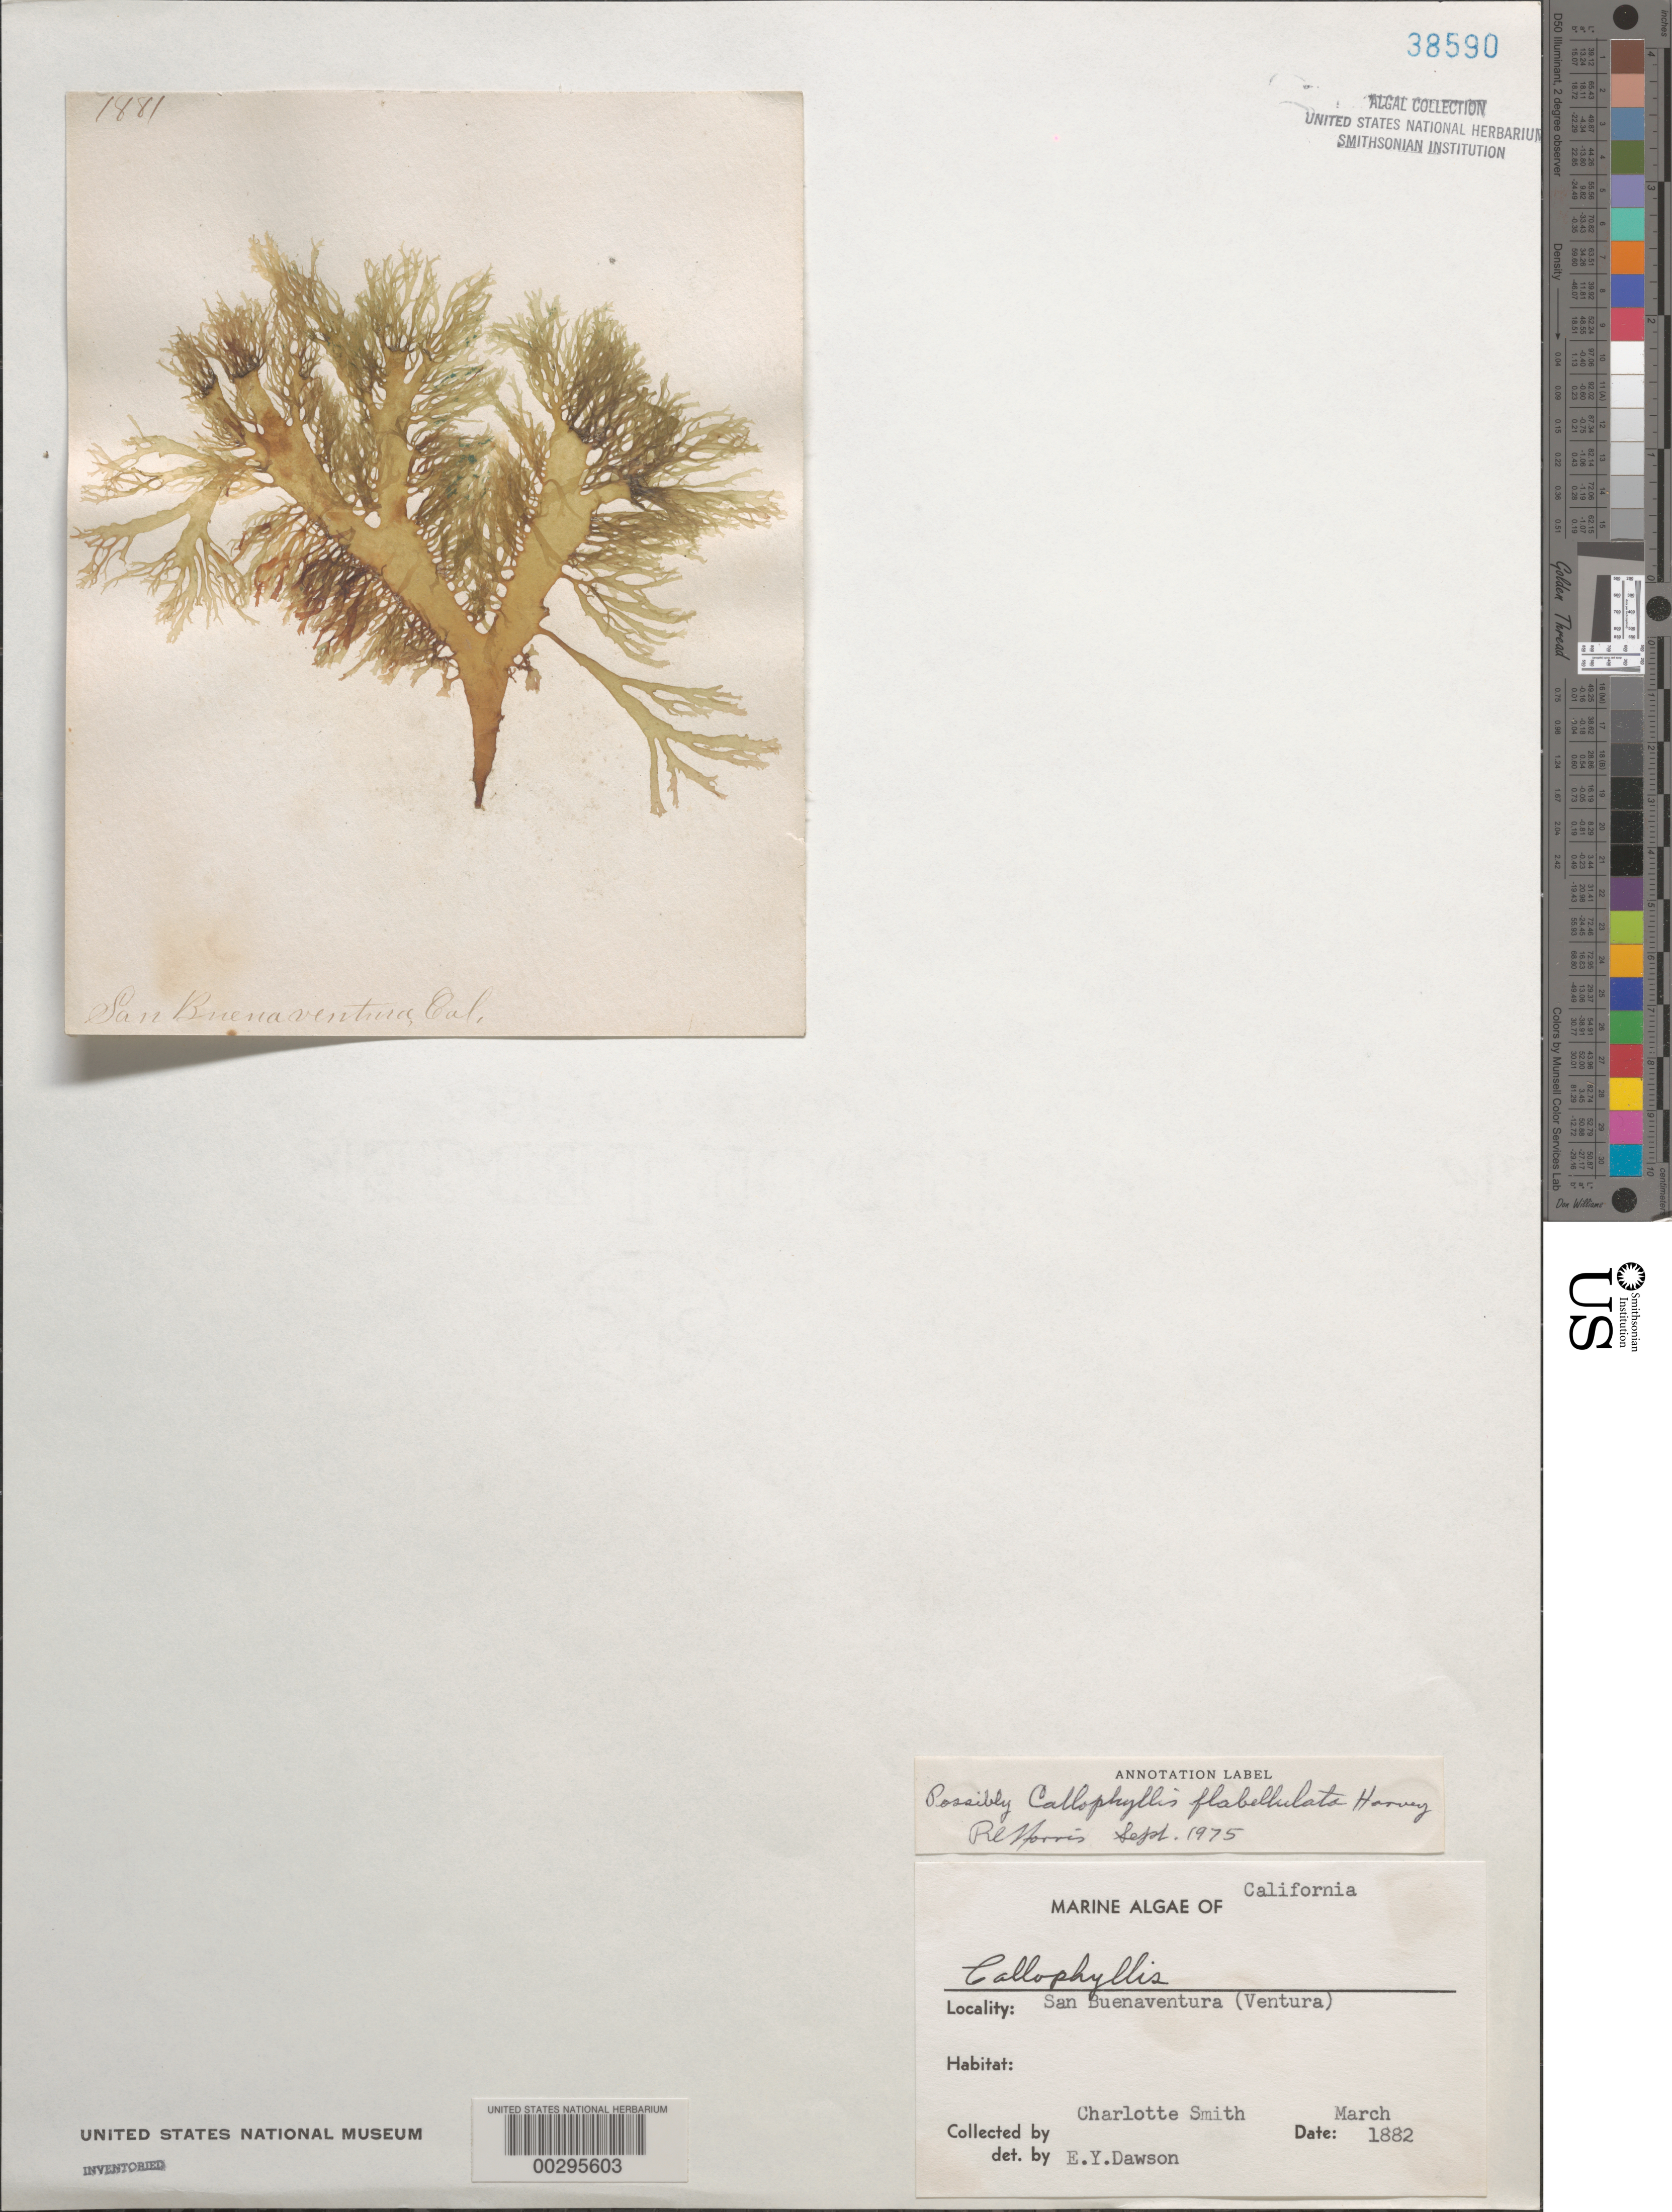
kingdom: Plantae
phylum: Rhodophyta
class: Florideophyceae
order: Gigartinales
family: Kallymeniaceae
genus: Callophyllis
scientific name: Callophyllis flabellulata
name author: Harv.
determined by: Norris, R. E.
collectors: C. Smith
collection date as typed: Mar 1882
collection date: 1882-03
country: United States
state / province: California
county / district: Ventura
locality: San Buenaventura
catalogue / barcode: US 38590